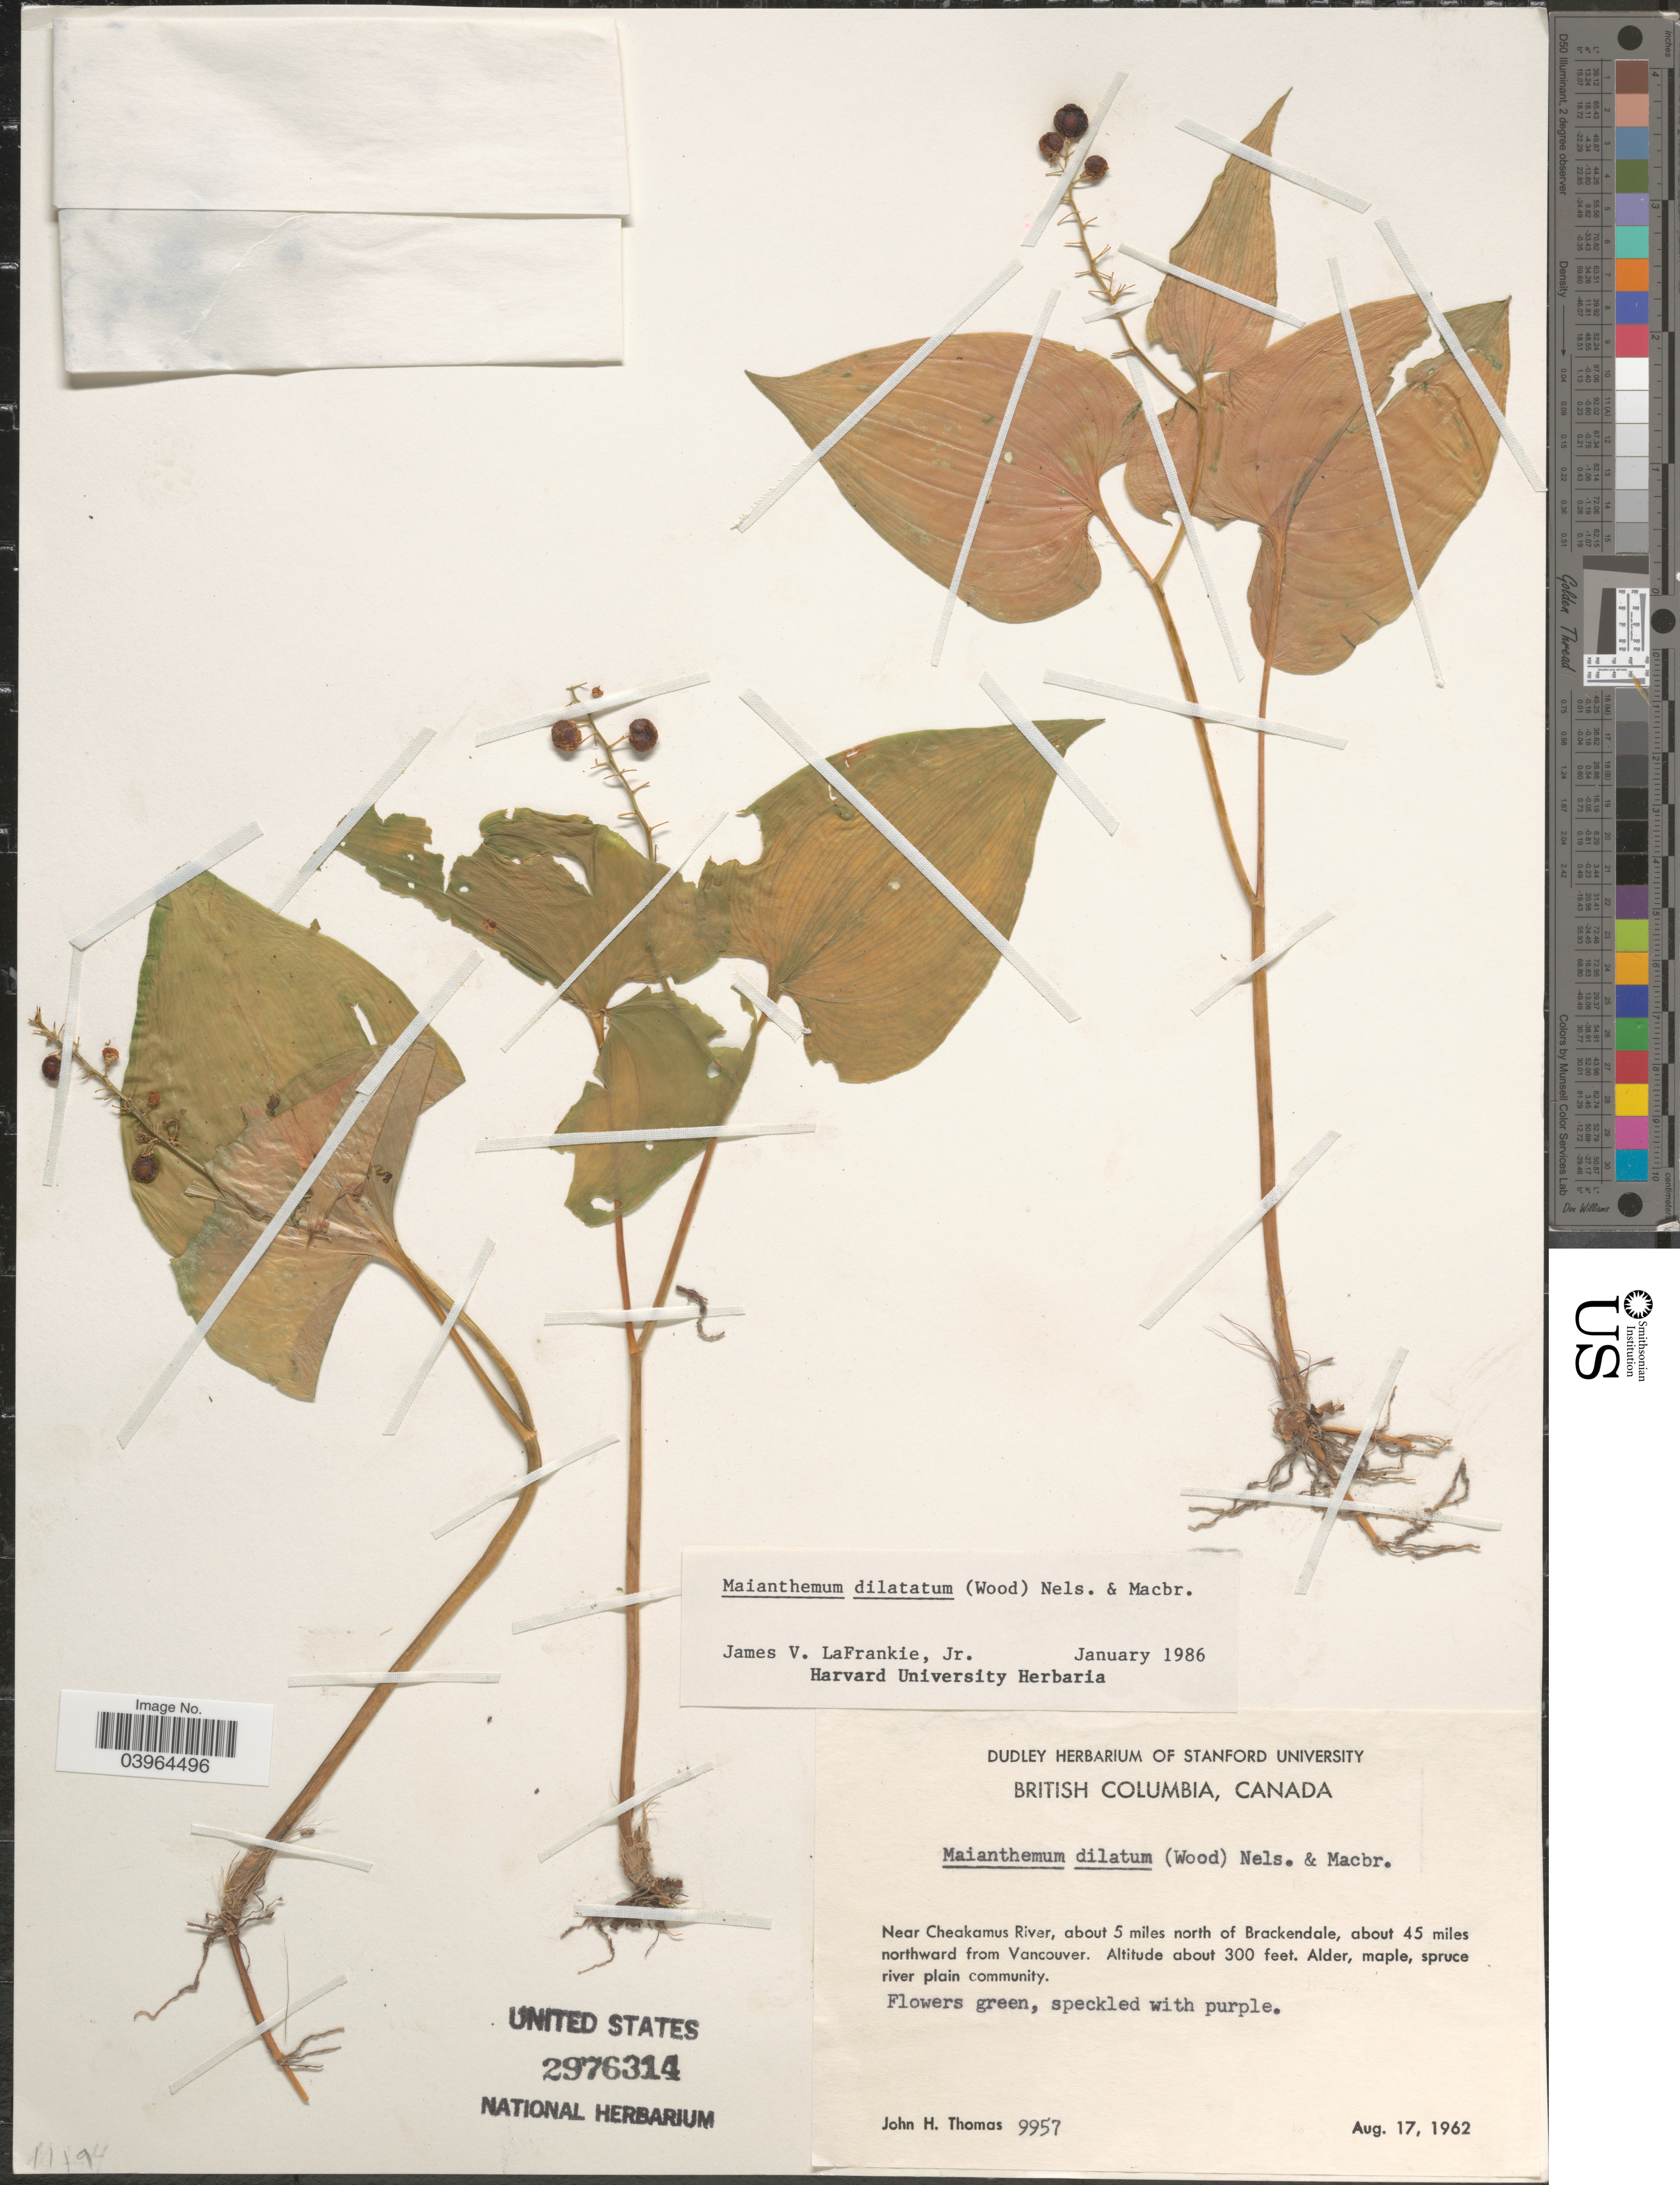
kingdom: Plantae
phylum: Tracheophyta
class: Liliopsida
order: Asparagales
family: Asparagaceae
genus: Maianthemum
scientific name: Maianthemum dilatatum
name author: (Alph. Wood) A. Nelson & J.F. Macbr.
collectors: J. H. Thomas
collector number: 9957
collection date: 1962-08-17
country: Canada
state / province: British Columbia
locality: Near Cheakamus River, about 5 miles north of Brackendale, about 45 miles northward from Vancouver.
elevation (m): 91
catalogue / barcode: US 2976314